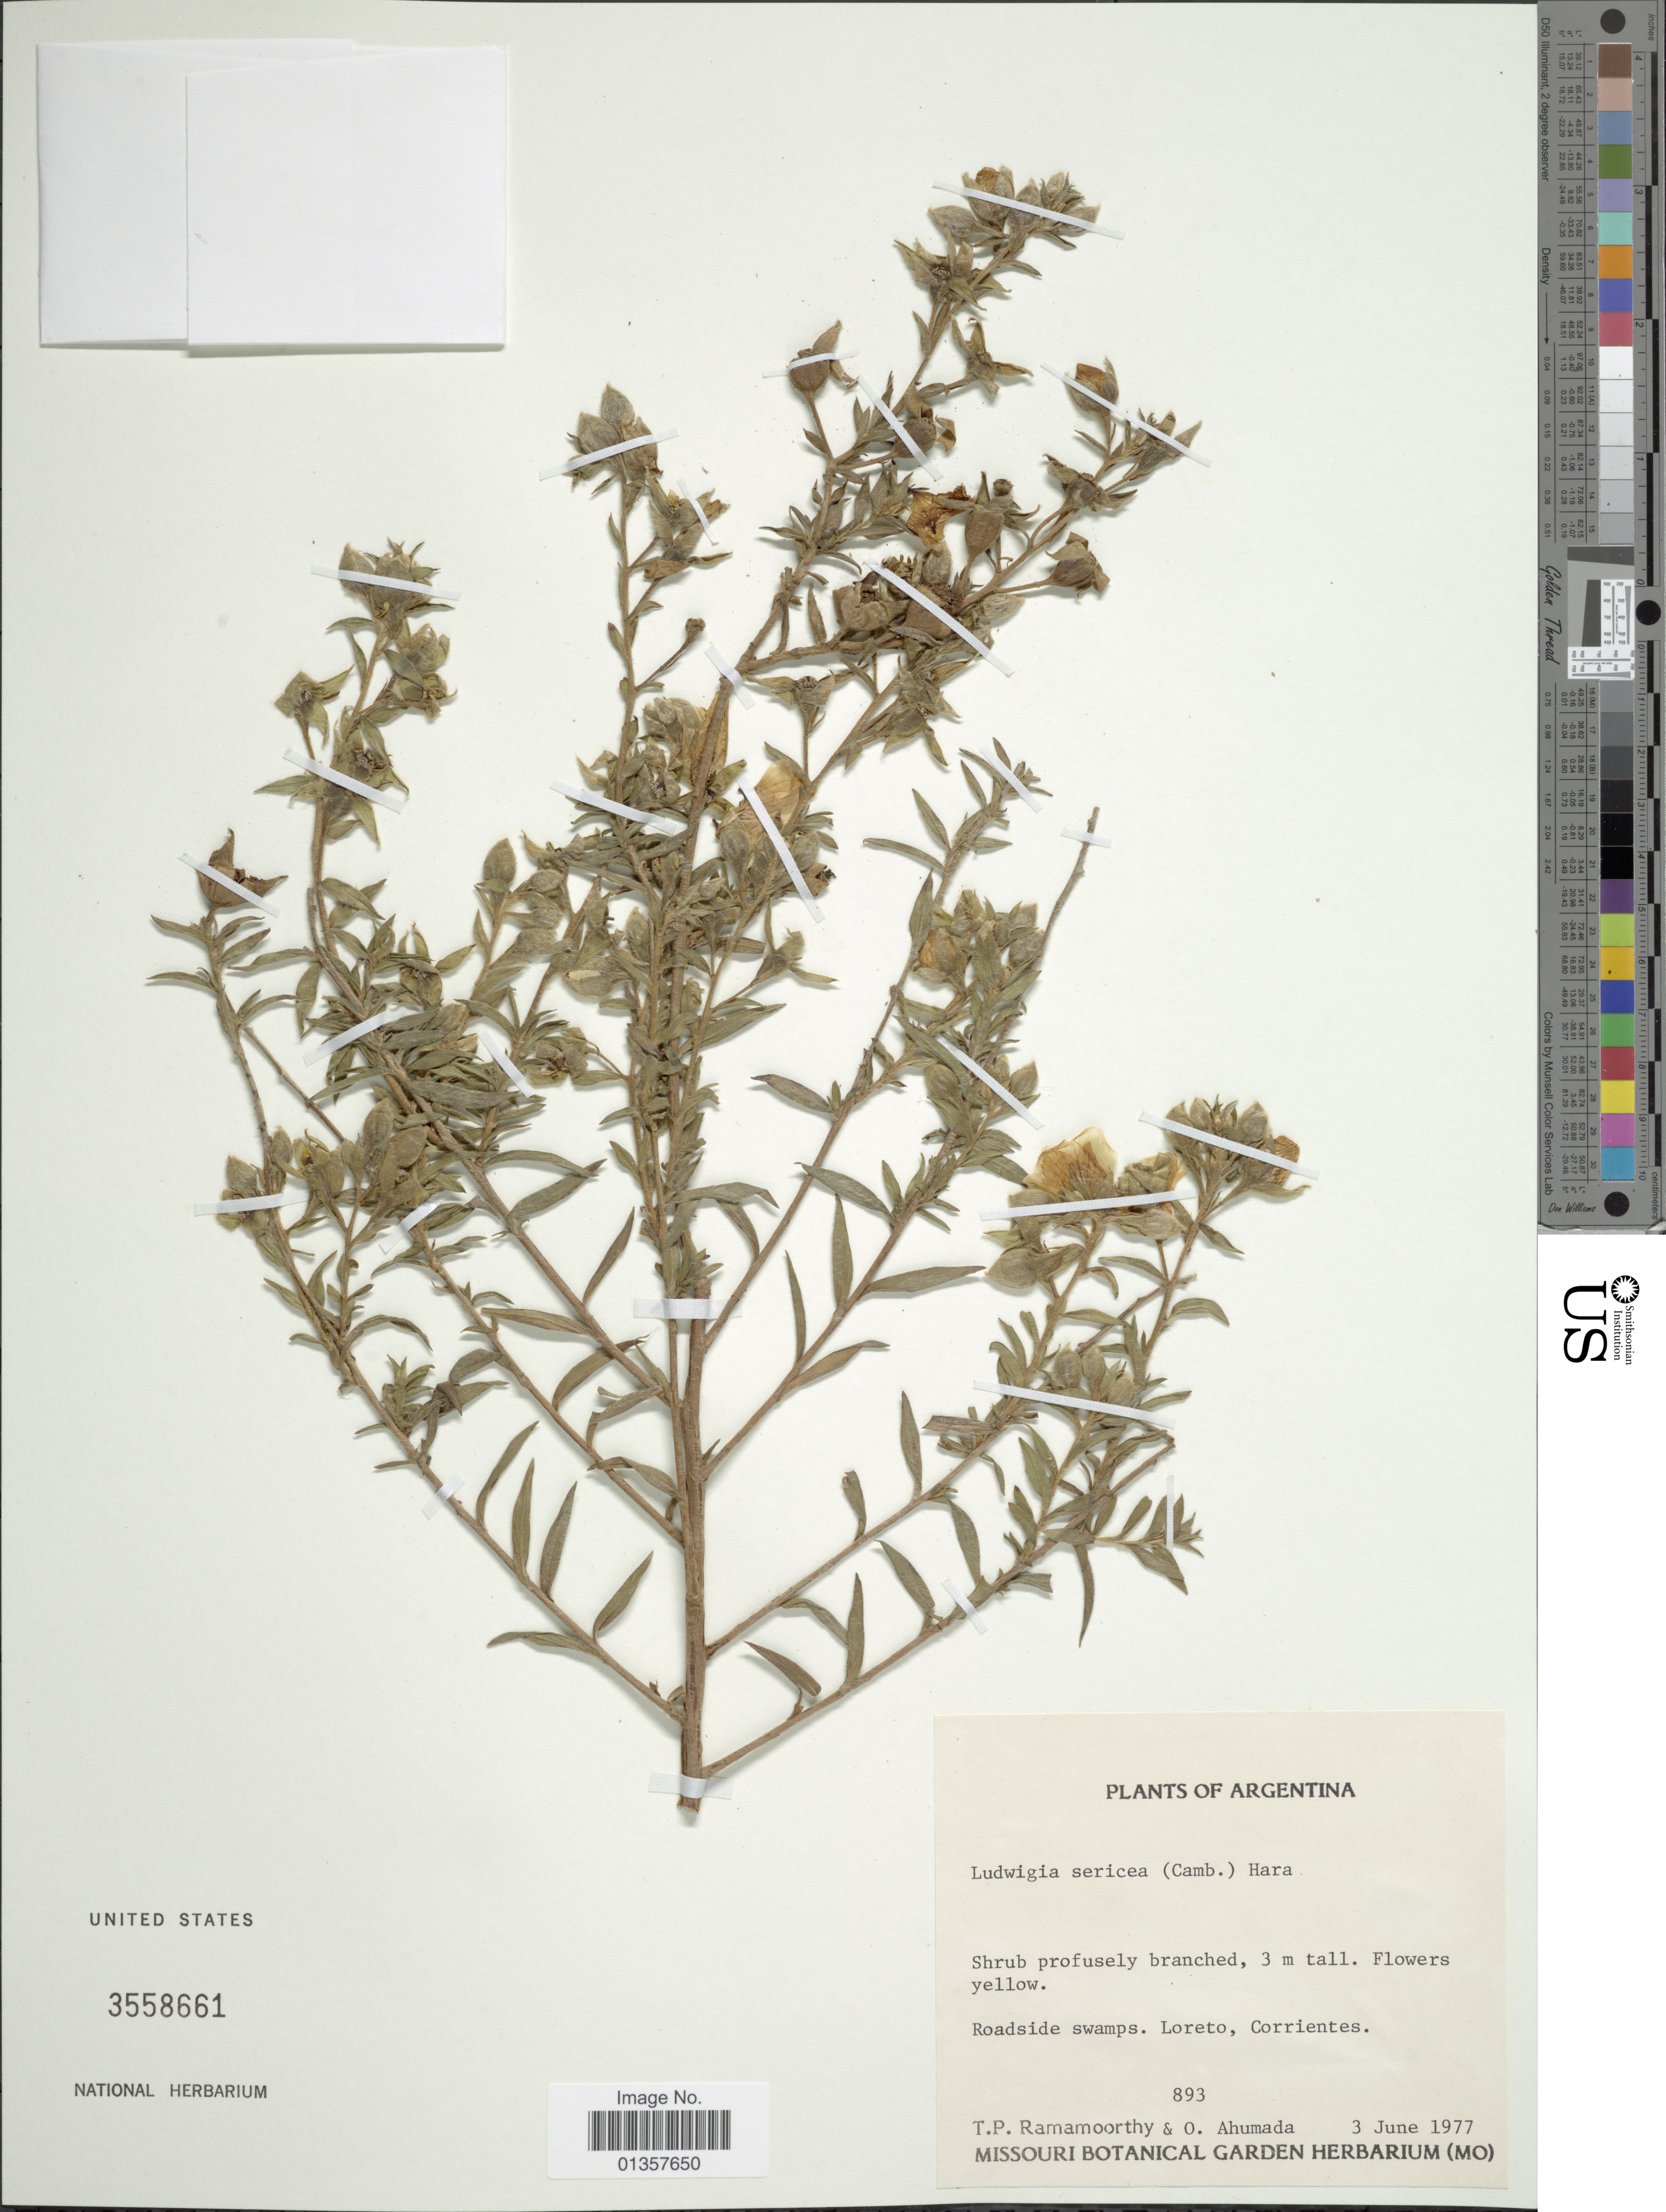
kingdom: Plantae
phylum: Tracheophyta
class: Magnoliopsida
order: Myrtales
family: Onagraceae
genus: Ludwigia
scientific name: Ludwigia sericea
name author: (Cambess.) H. Hara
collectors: T. P. Ramamoorthy & O. Ahumada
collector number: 893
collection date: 1977-06-03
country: Argentina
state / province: Corrientes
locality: Loreto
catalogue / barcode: US 3558661